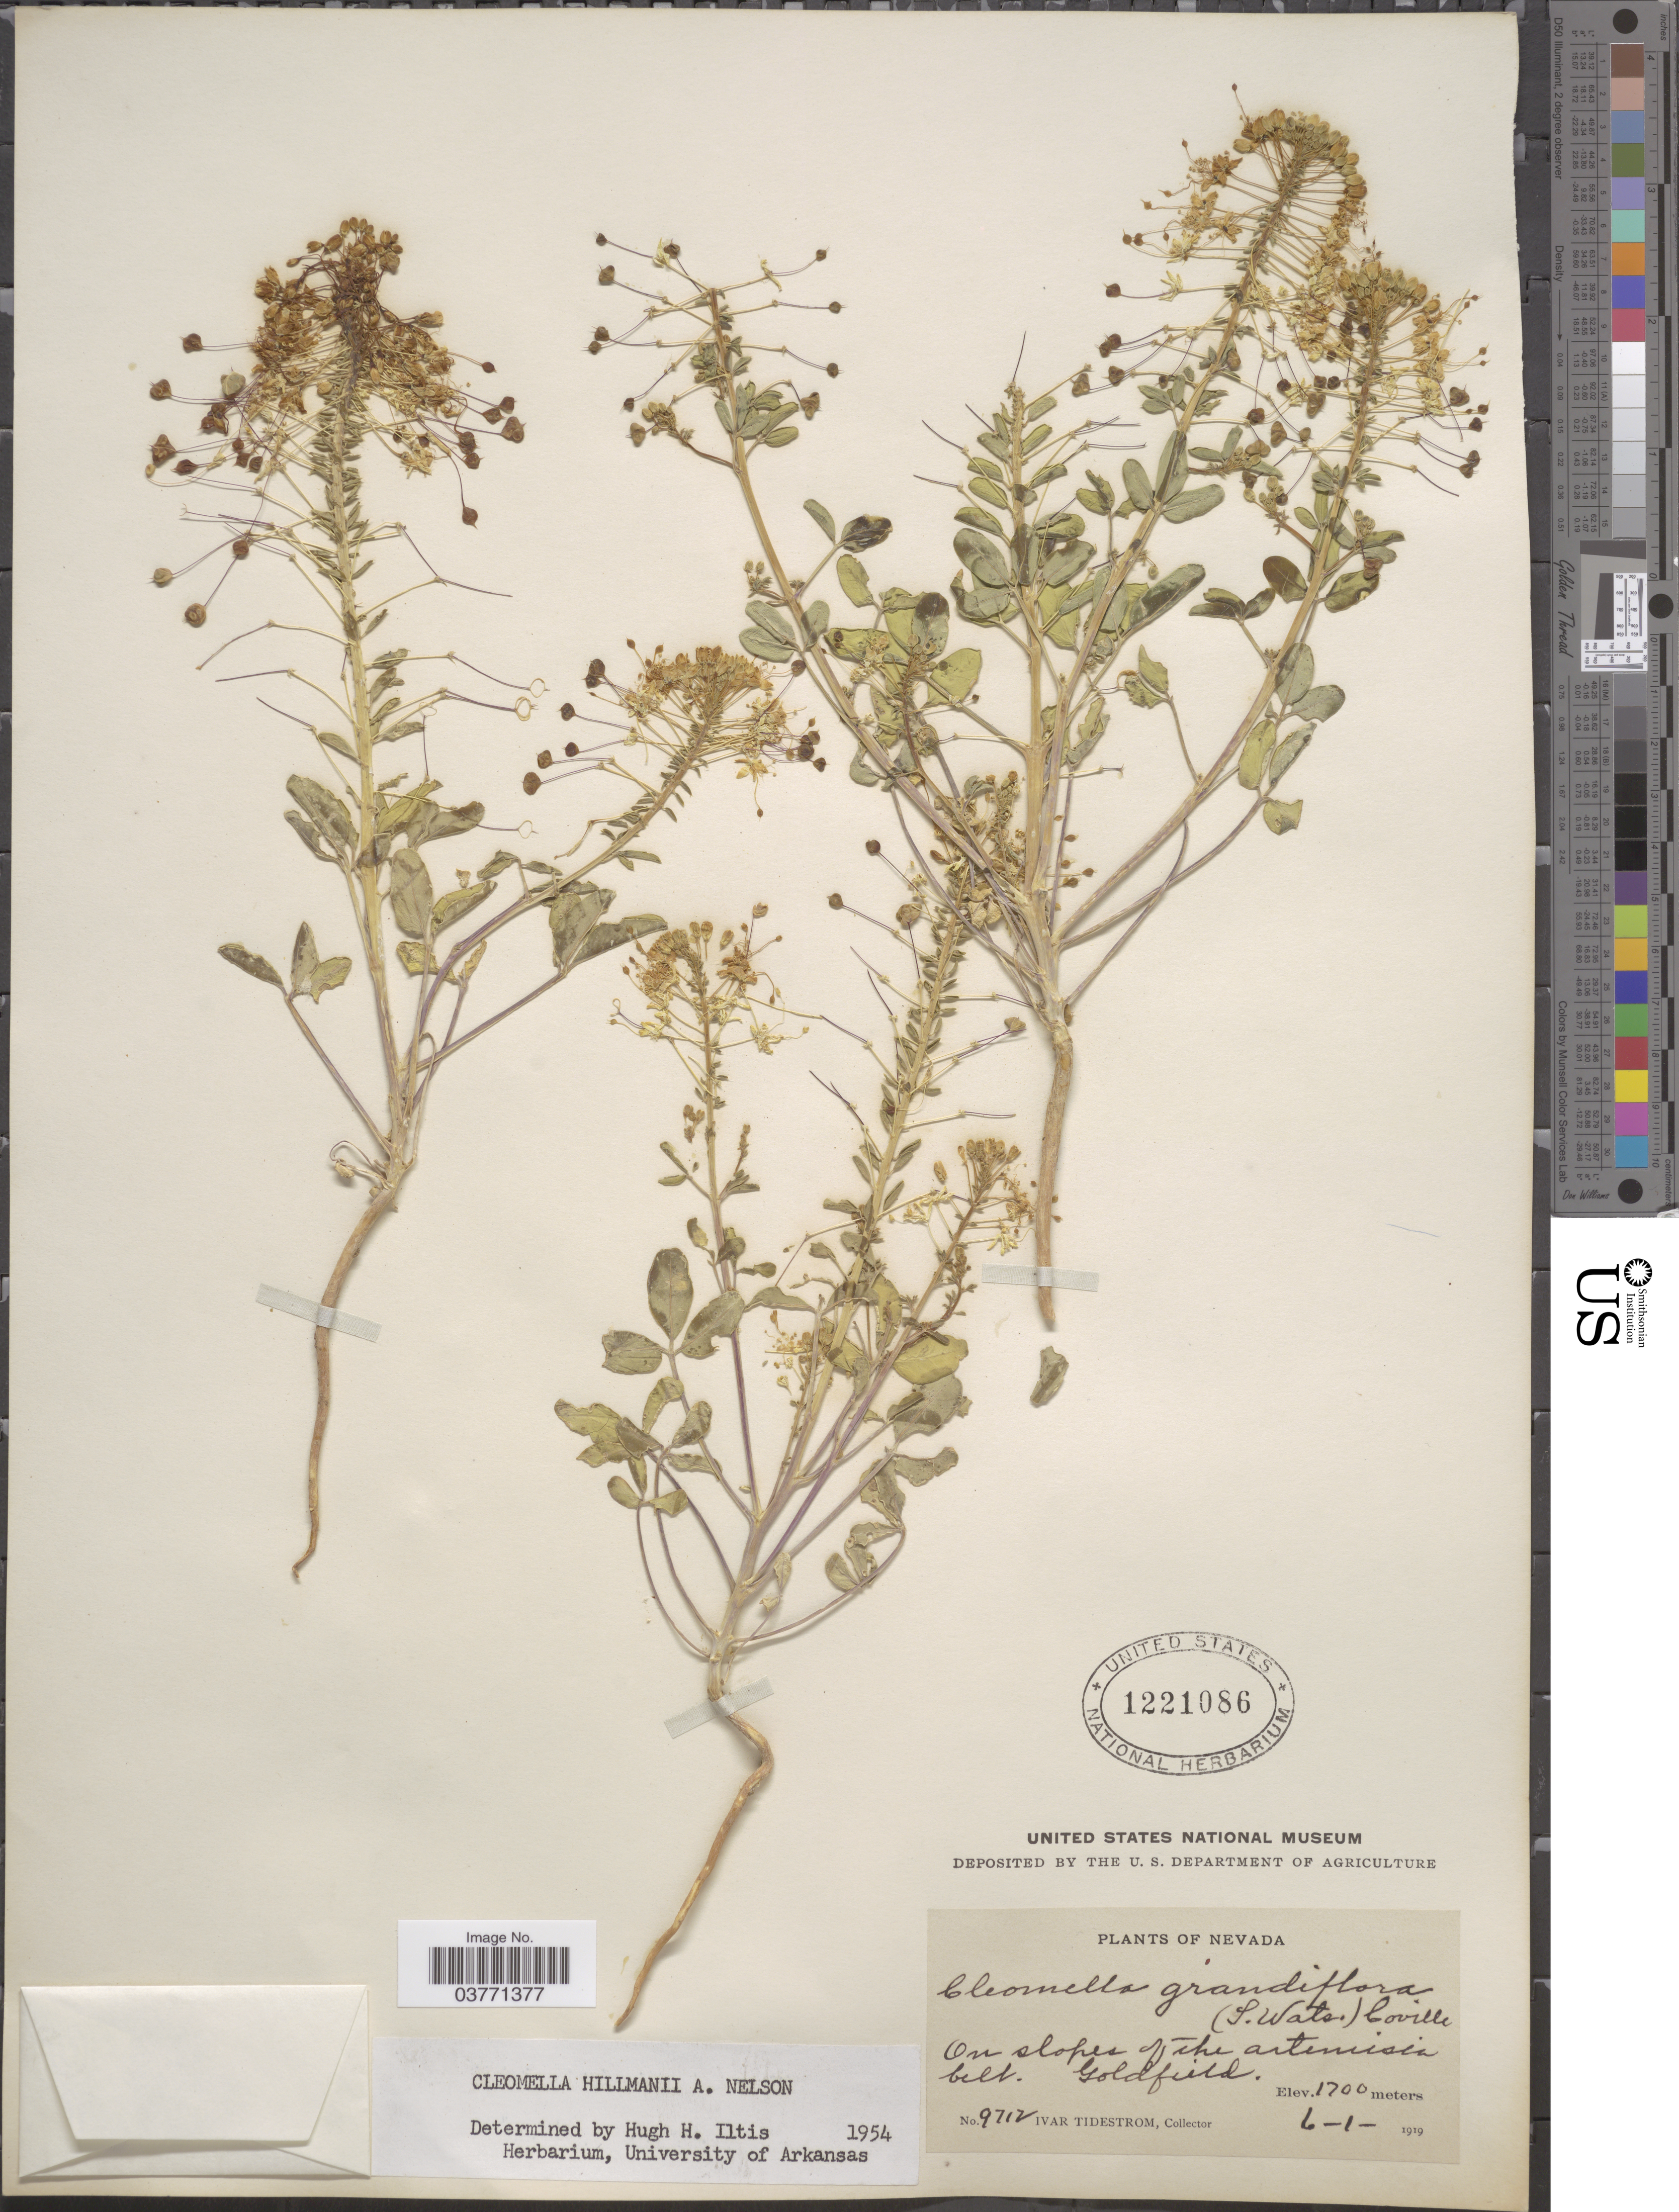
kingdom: Plantae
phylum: Tracheophyta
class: Magnoliopsida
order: Brassicales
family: Cleomaceae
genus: Cleomella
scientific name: Cleomella hillmanii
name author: A. Nelson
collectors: I. F. Tidestrom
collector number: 9712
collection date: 1919-06-01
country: United States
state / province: Nevada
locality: On slopes of the artemisia belt. Goldfield.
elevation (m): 1700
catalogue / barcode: US 1221086